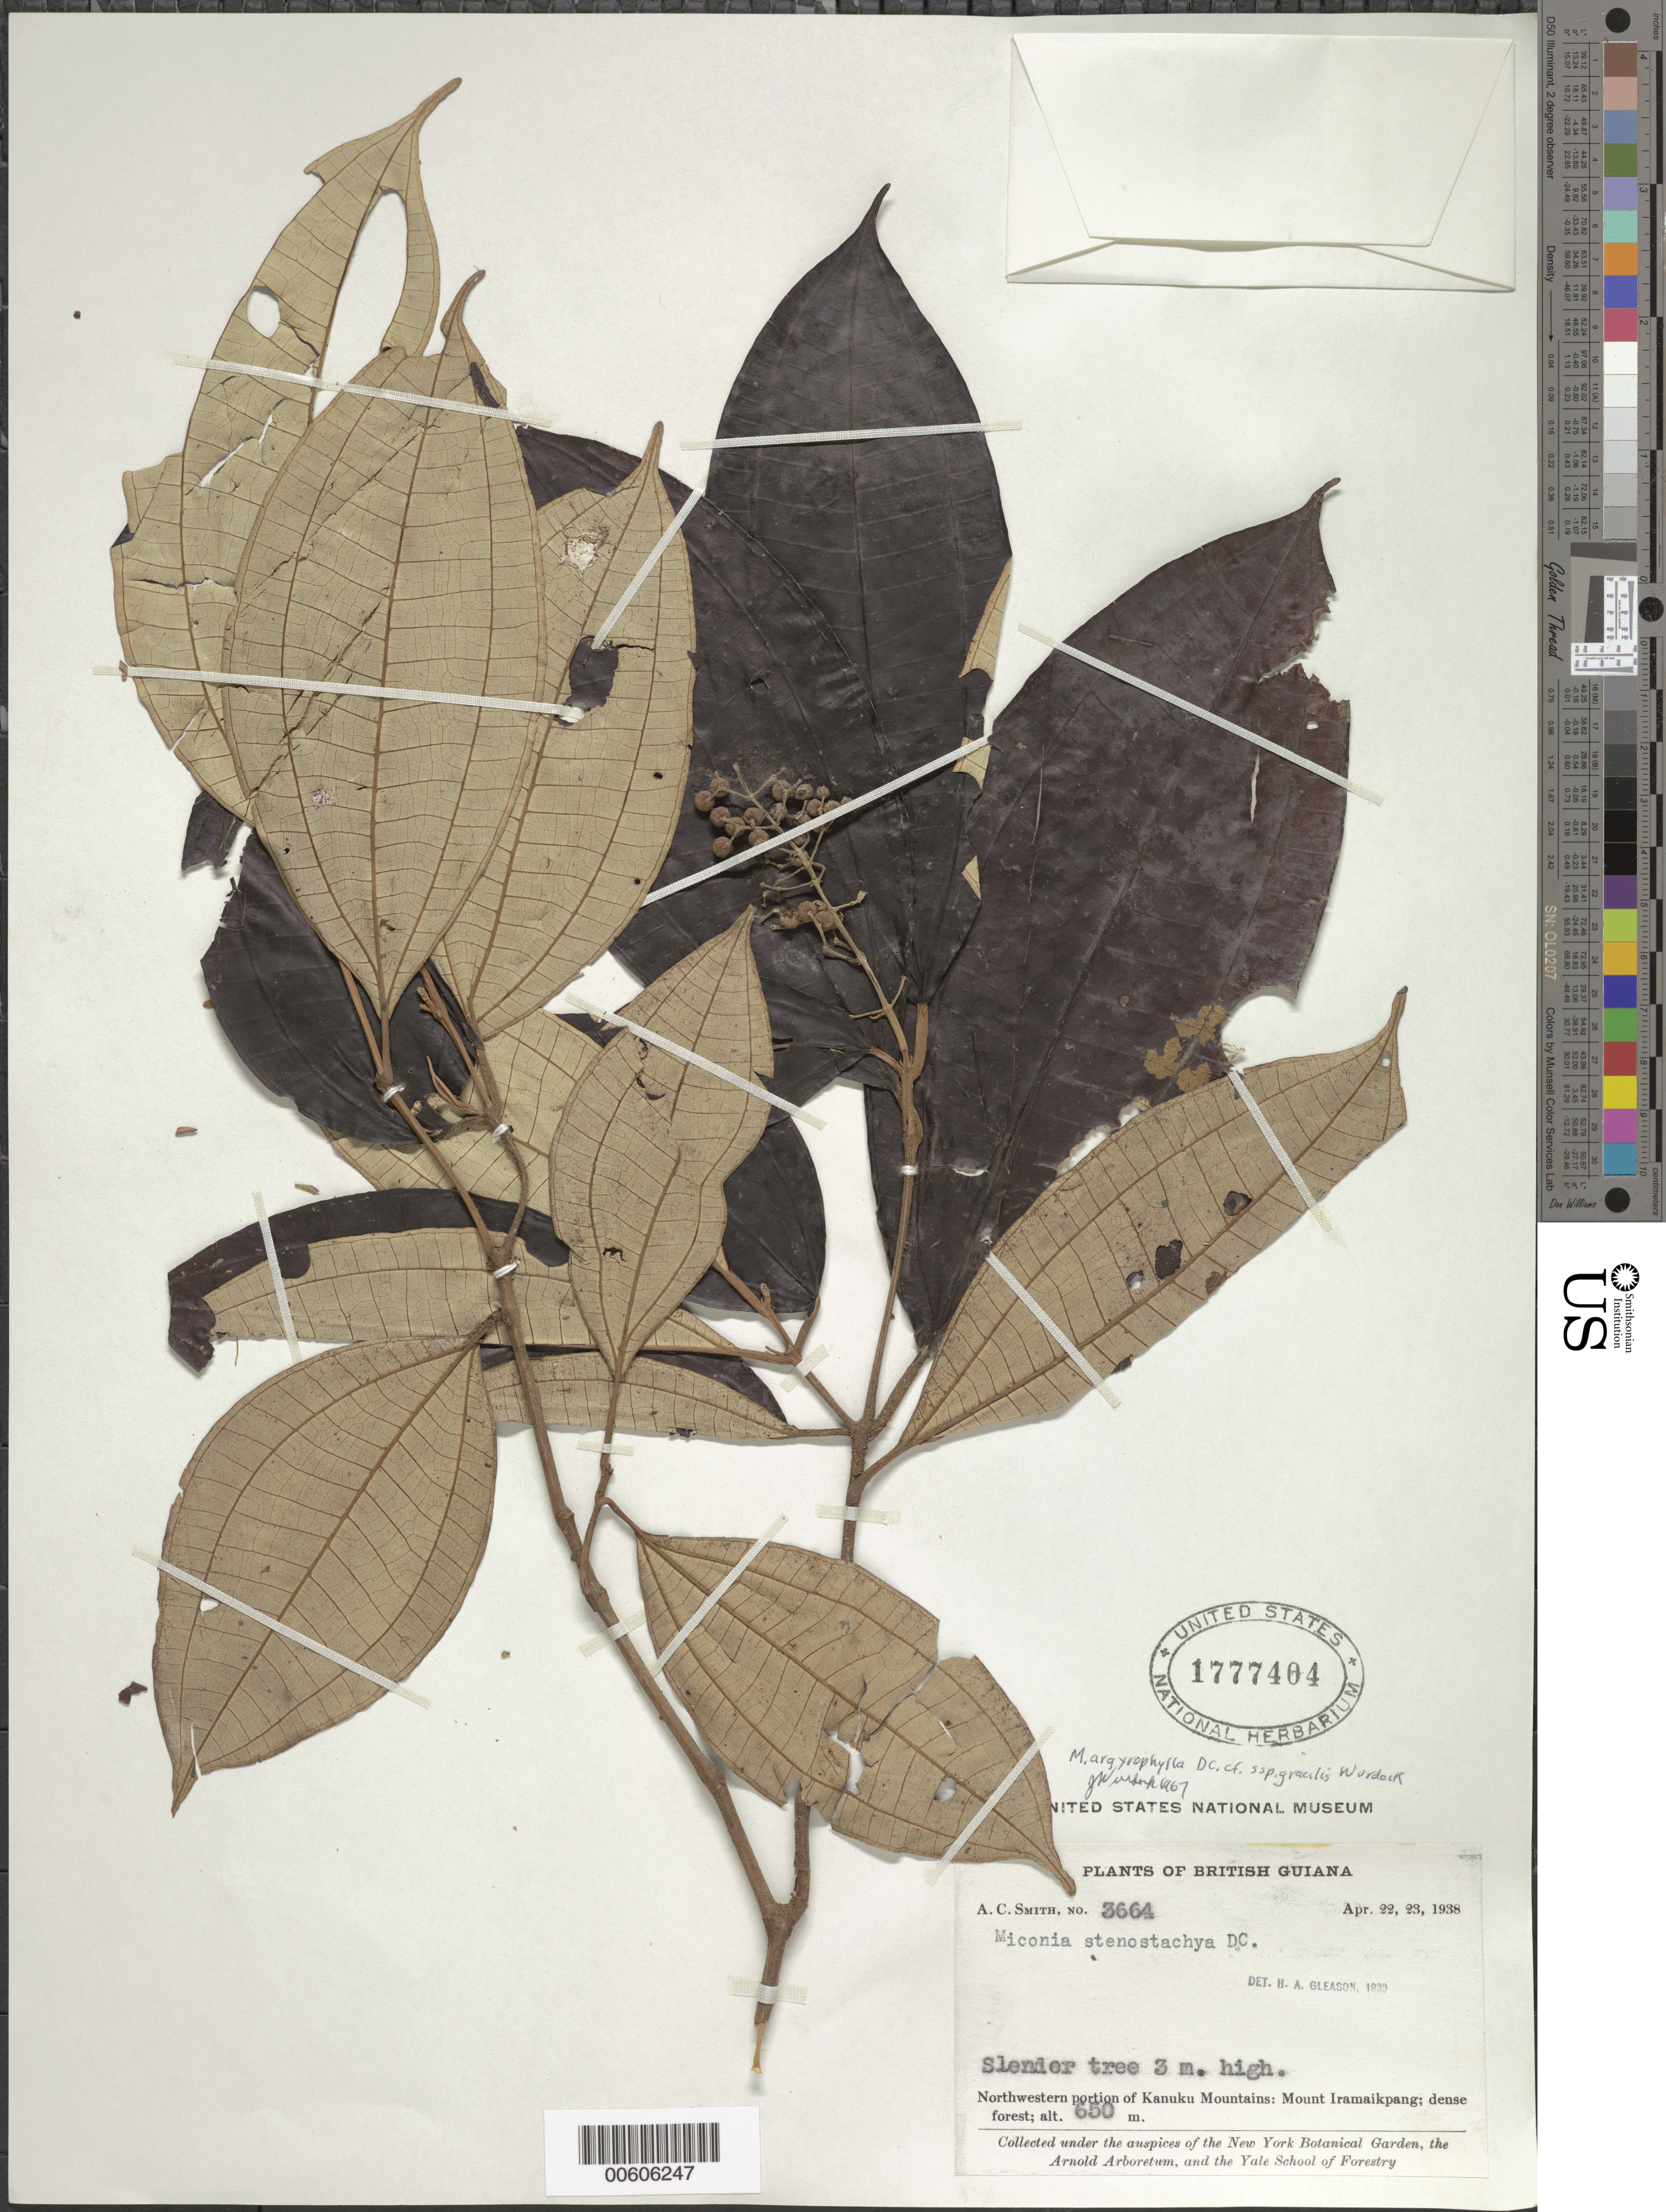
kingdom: Plantae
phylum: Tracheophyta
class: Magnoliopsida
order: Myrtales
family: Melastomataceae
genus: Miconia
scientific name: Miconia argyrophylla subsp. gracilis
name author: Wurdack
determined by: Wurdack, John J., (US), US (UNITED STATES)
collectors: A. C. Smith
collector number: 3664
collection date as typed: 22-Apr-38 to 23-Apr-38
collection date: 1938-04-22/1938-04-23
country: Guyana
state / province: U. Takutu-U. Essequibo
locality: Kanuku Mts., NW portion; Mount Iramaikpang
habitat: Dense forest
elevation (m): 650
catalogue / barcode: US 1777404